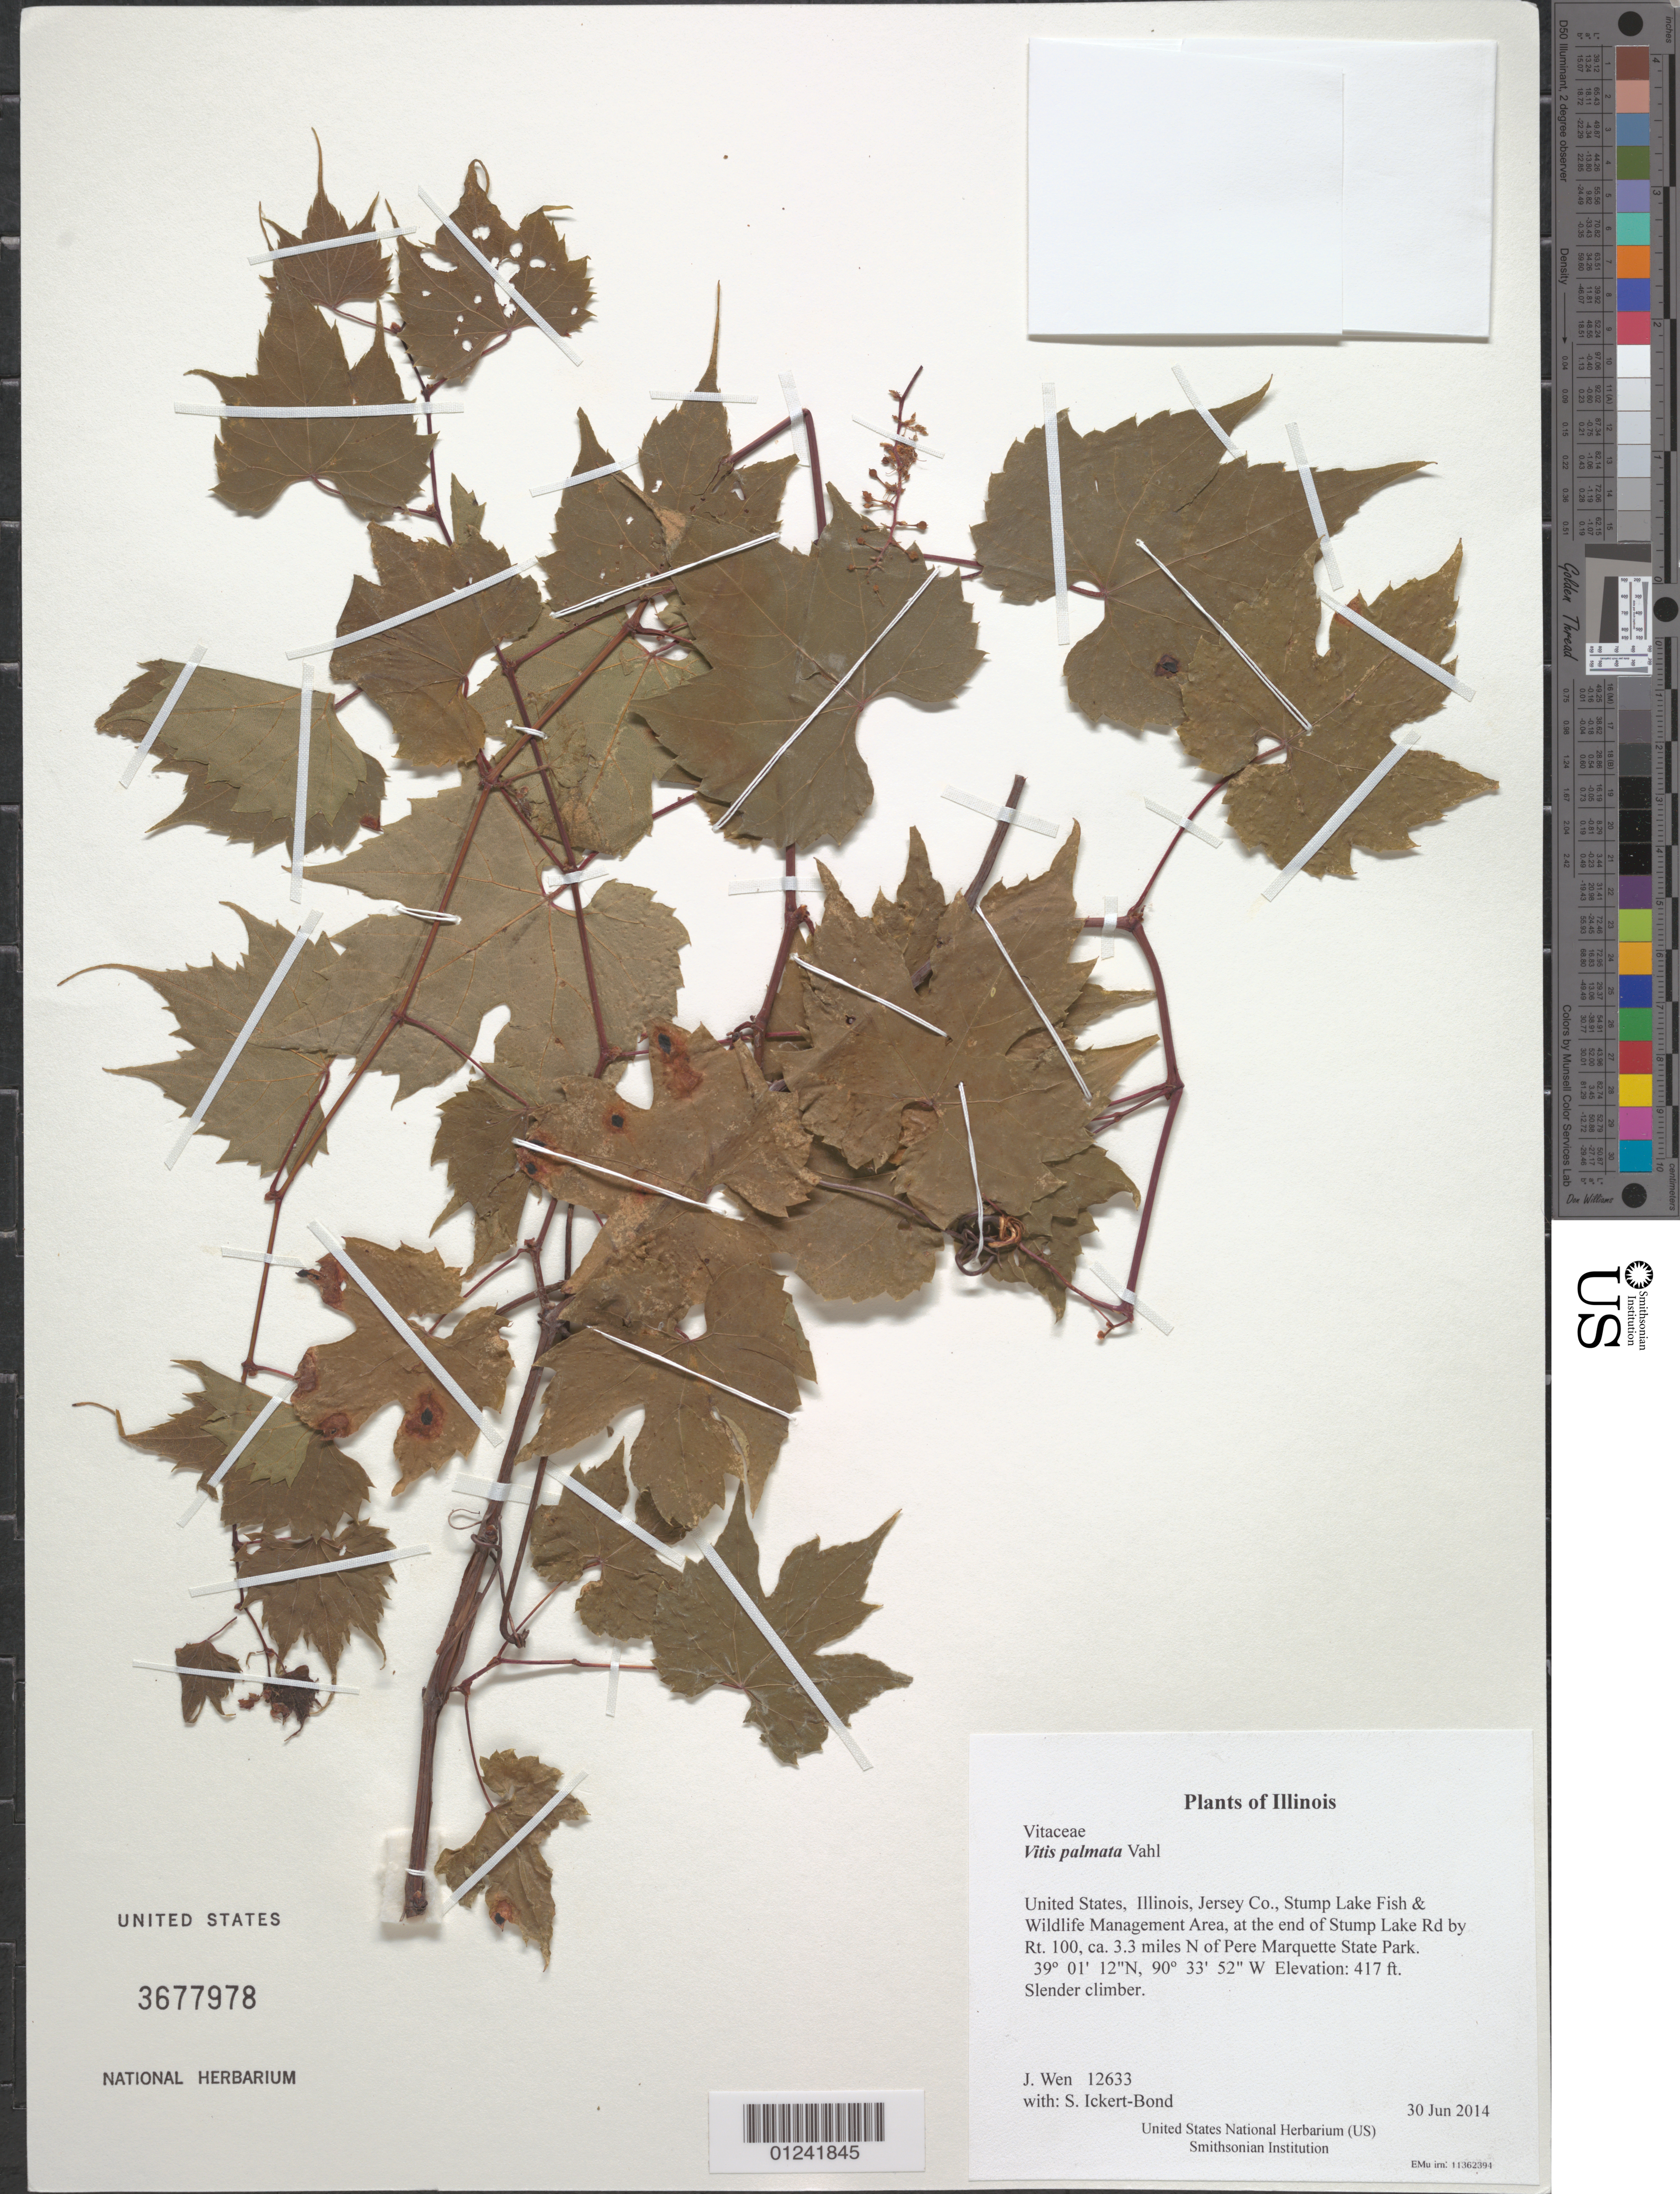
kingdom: Plantae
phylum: Tracheophyta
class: Magnoliopsida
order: Vitales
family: Vitaceae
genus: Vitis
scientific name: Vitis palmata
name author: Vahl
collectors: J. Wen & S. Ickert-Bond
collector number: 12633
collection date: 2014-06-30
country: United States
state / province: Illinois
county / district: Jersey Co.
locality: Stump Lake Fish & Wildlife Management Area, at the end of Stump Lake Rd by Rt. 100, ca. 3.3 miles N of Pere Marquette State Park.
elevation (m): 127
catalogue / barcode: US 3677978